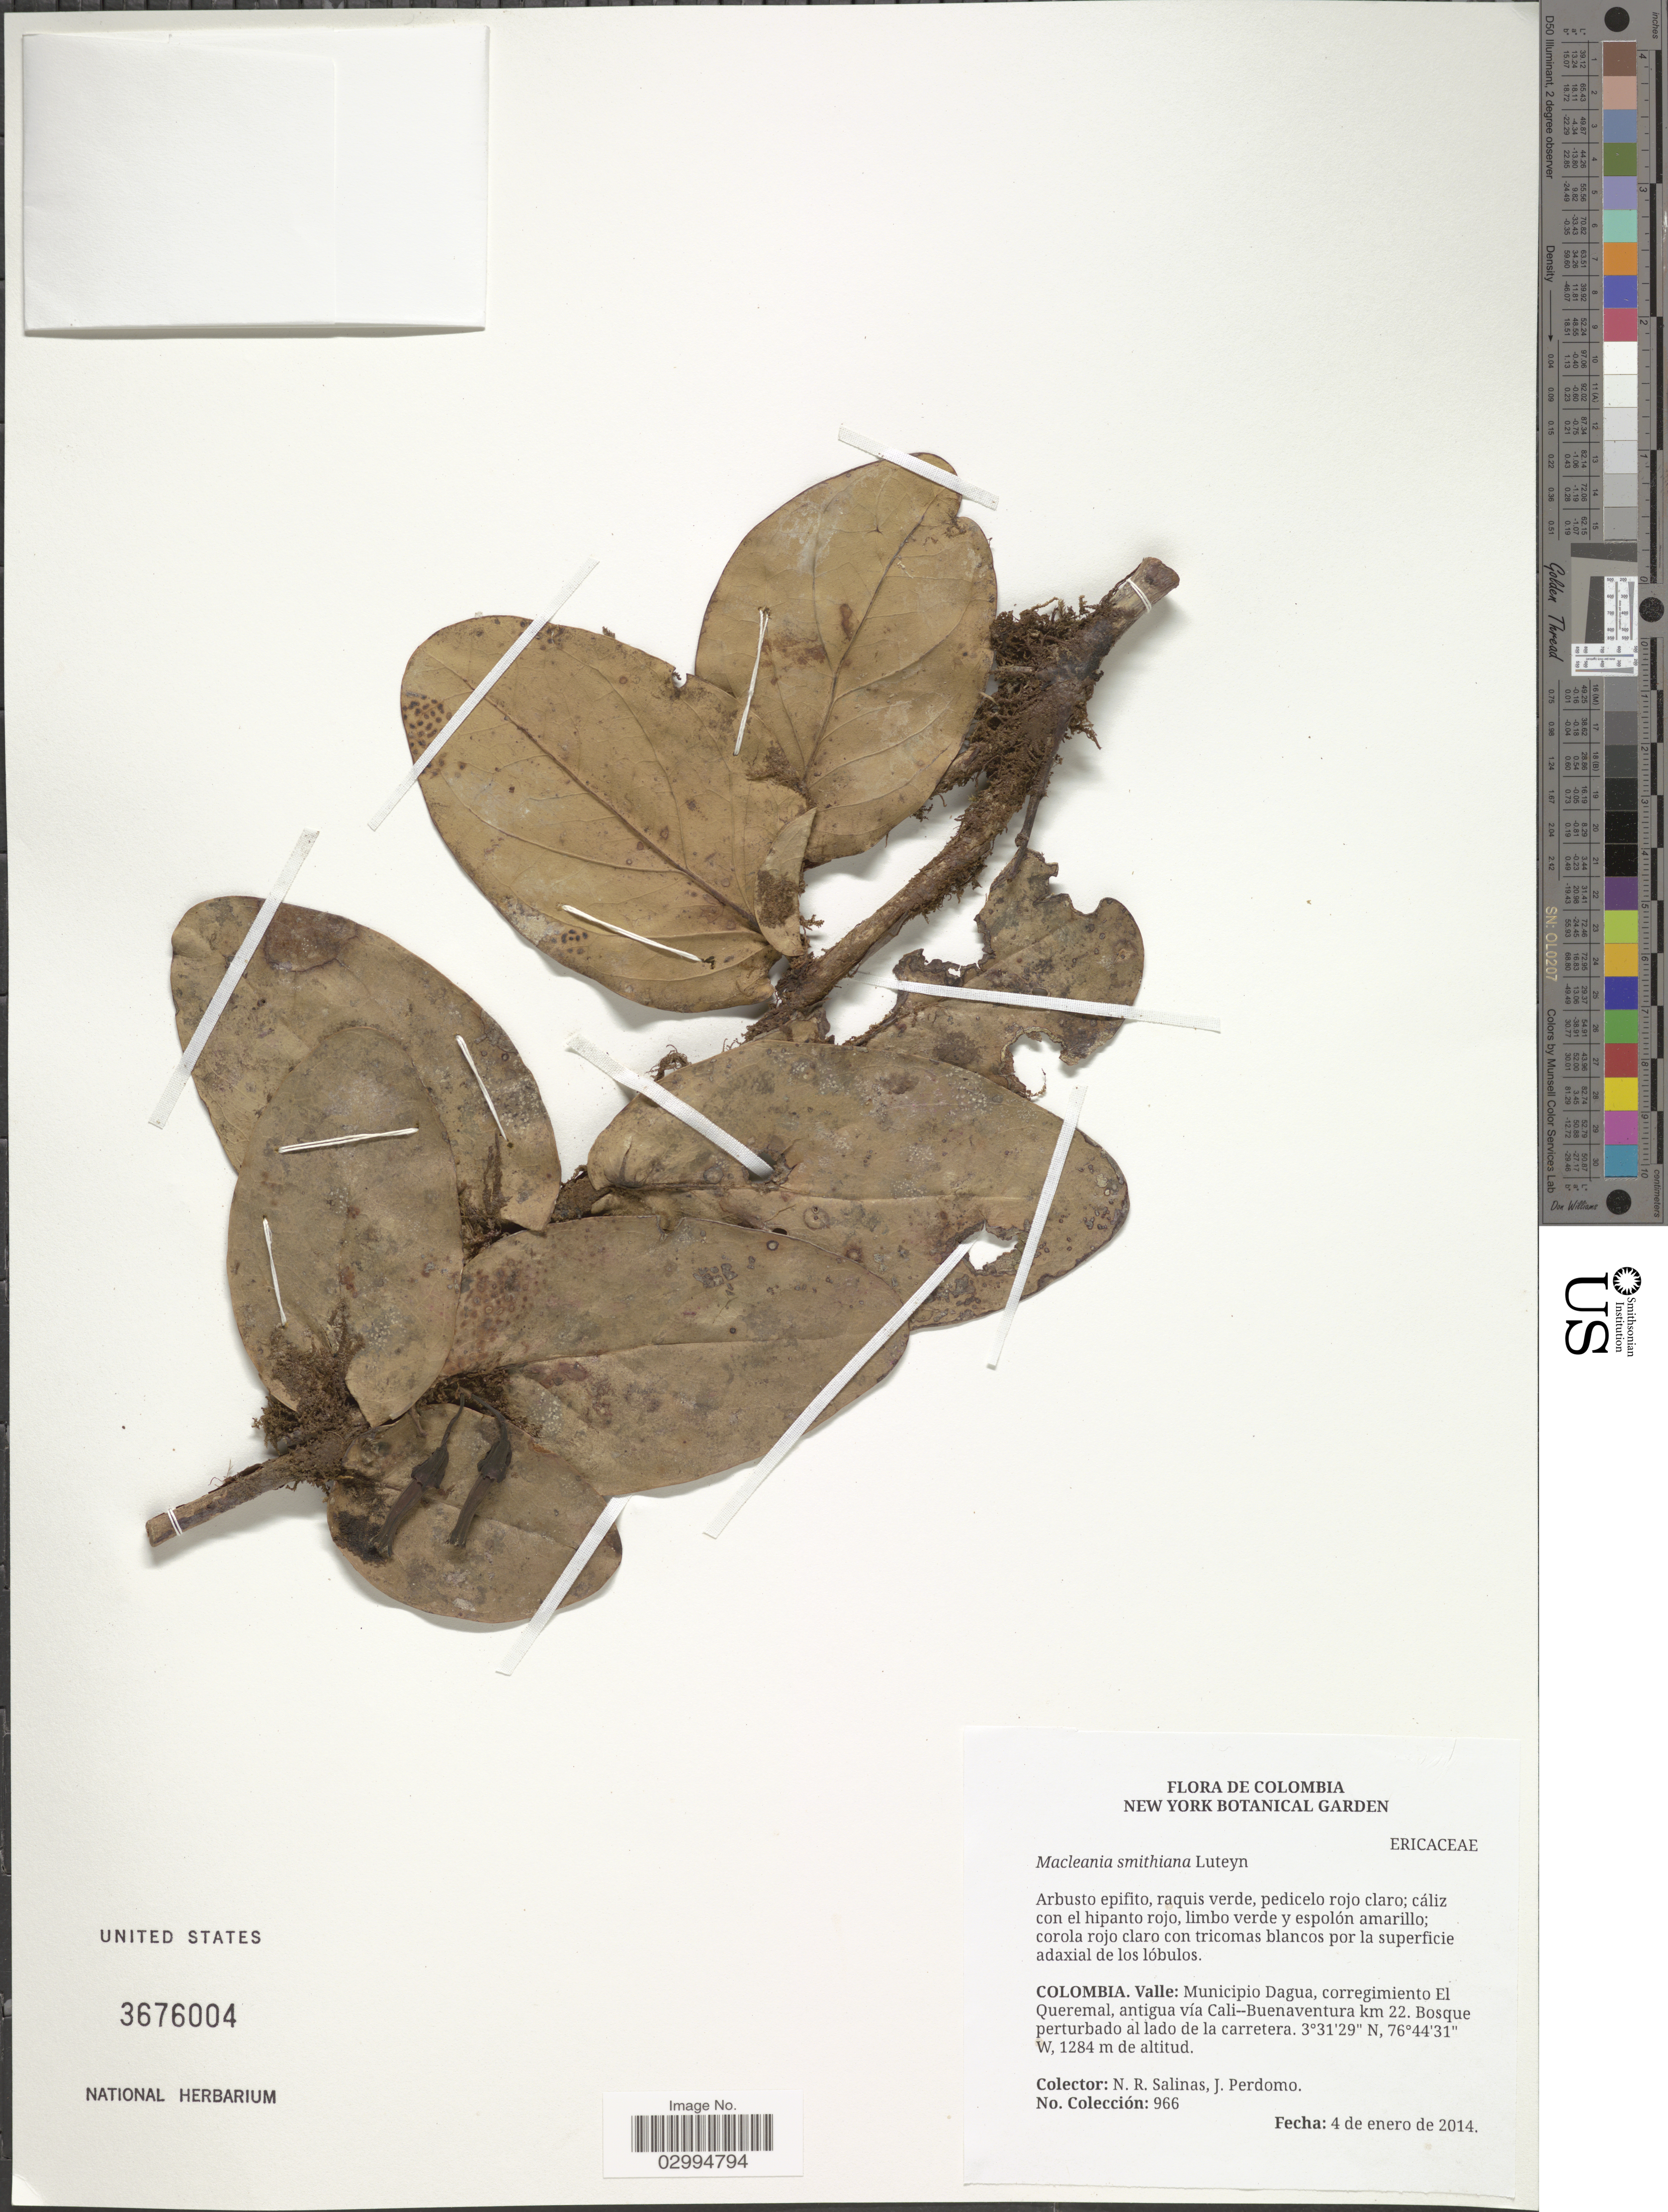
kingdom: Plantae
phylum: Tracheophyta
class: Magnoliopsida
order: Ericales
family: Ericaceae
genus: Macleania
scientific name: Macleania smithiana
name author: Luteyn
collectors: N. Salinas & J. Perdomo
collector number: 966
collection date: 2014-01-04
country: Colombia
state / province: Valle del Cauca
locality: Valle: Municipio Dagua, corregimiento El Queremal, antigua vía Cali--Buenaventura km. 22.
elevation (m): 1284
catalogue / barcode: US 3676004